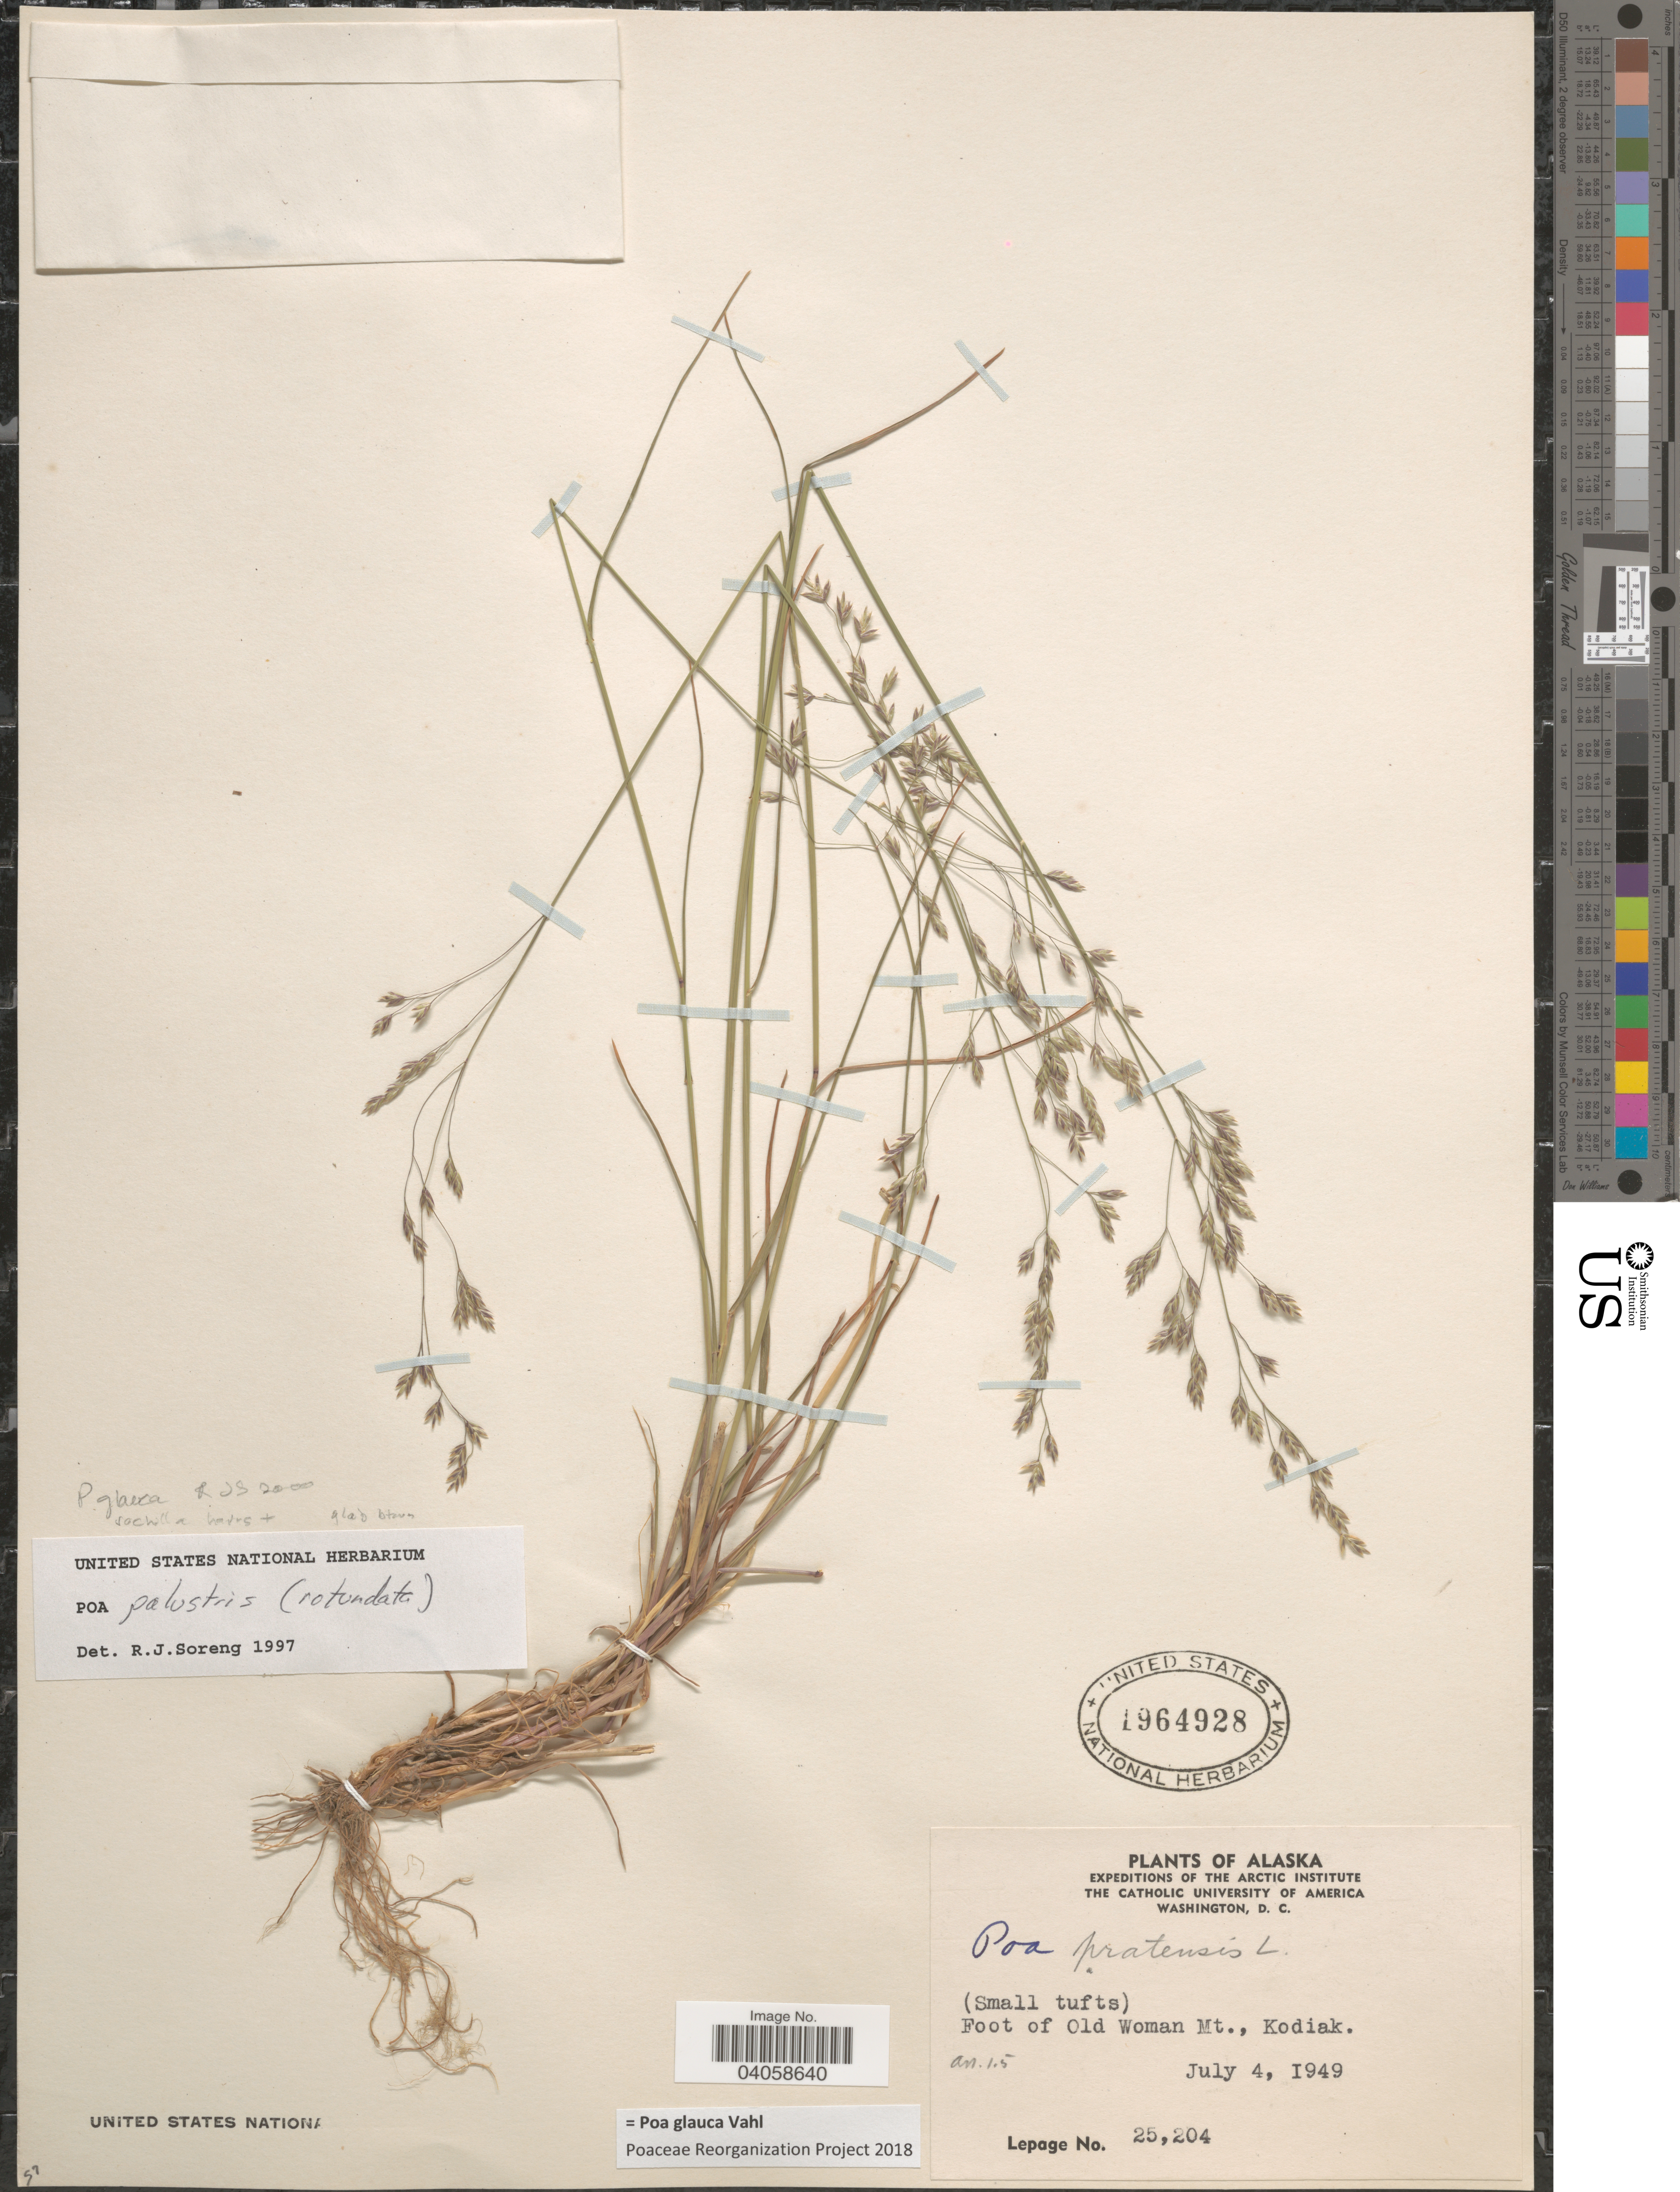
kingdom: Plantae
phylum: Tracheophyta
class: Liliopsida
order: Poales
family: Poaceae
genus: Poa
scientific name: Poa glauca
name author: Vahl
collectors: -. LePage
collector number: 25204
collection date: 1949-07-04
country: United States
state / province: Alaska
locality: Foot of Old Woman Mt., Kodiak.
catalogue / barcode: US 1964928